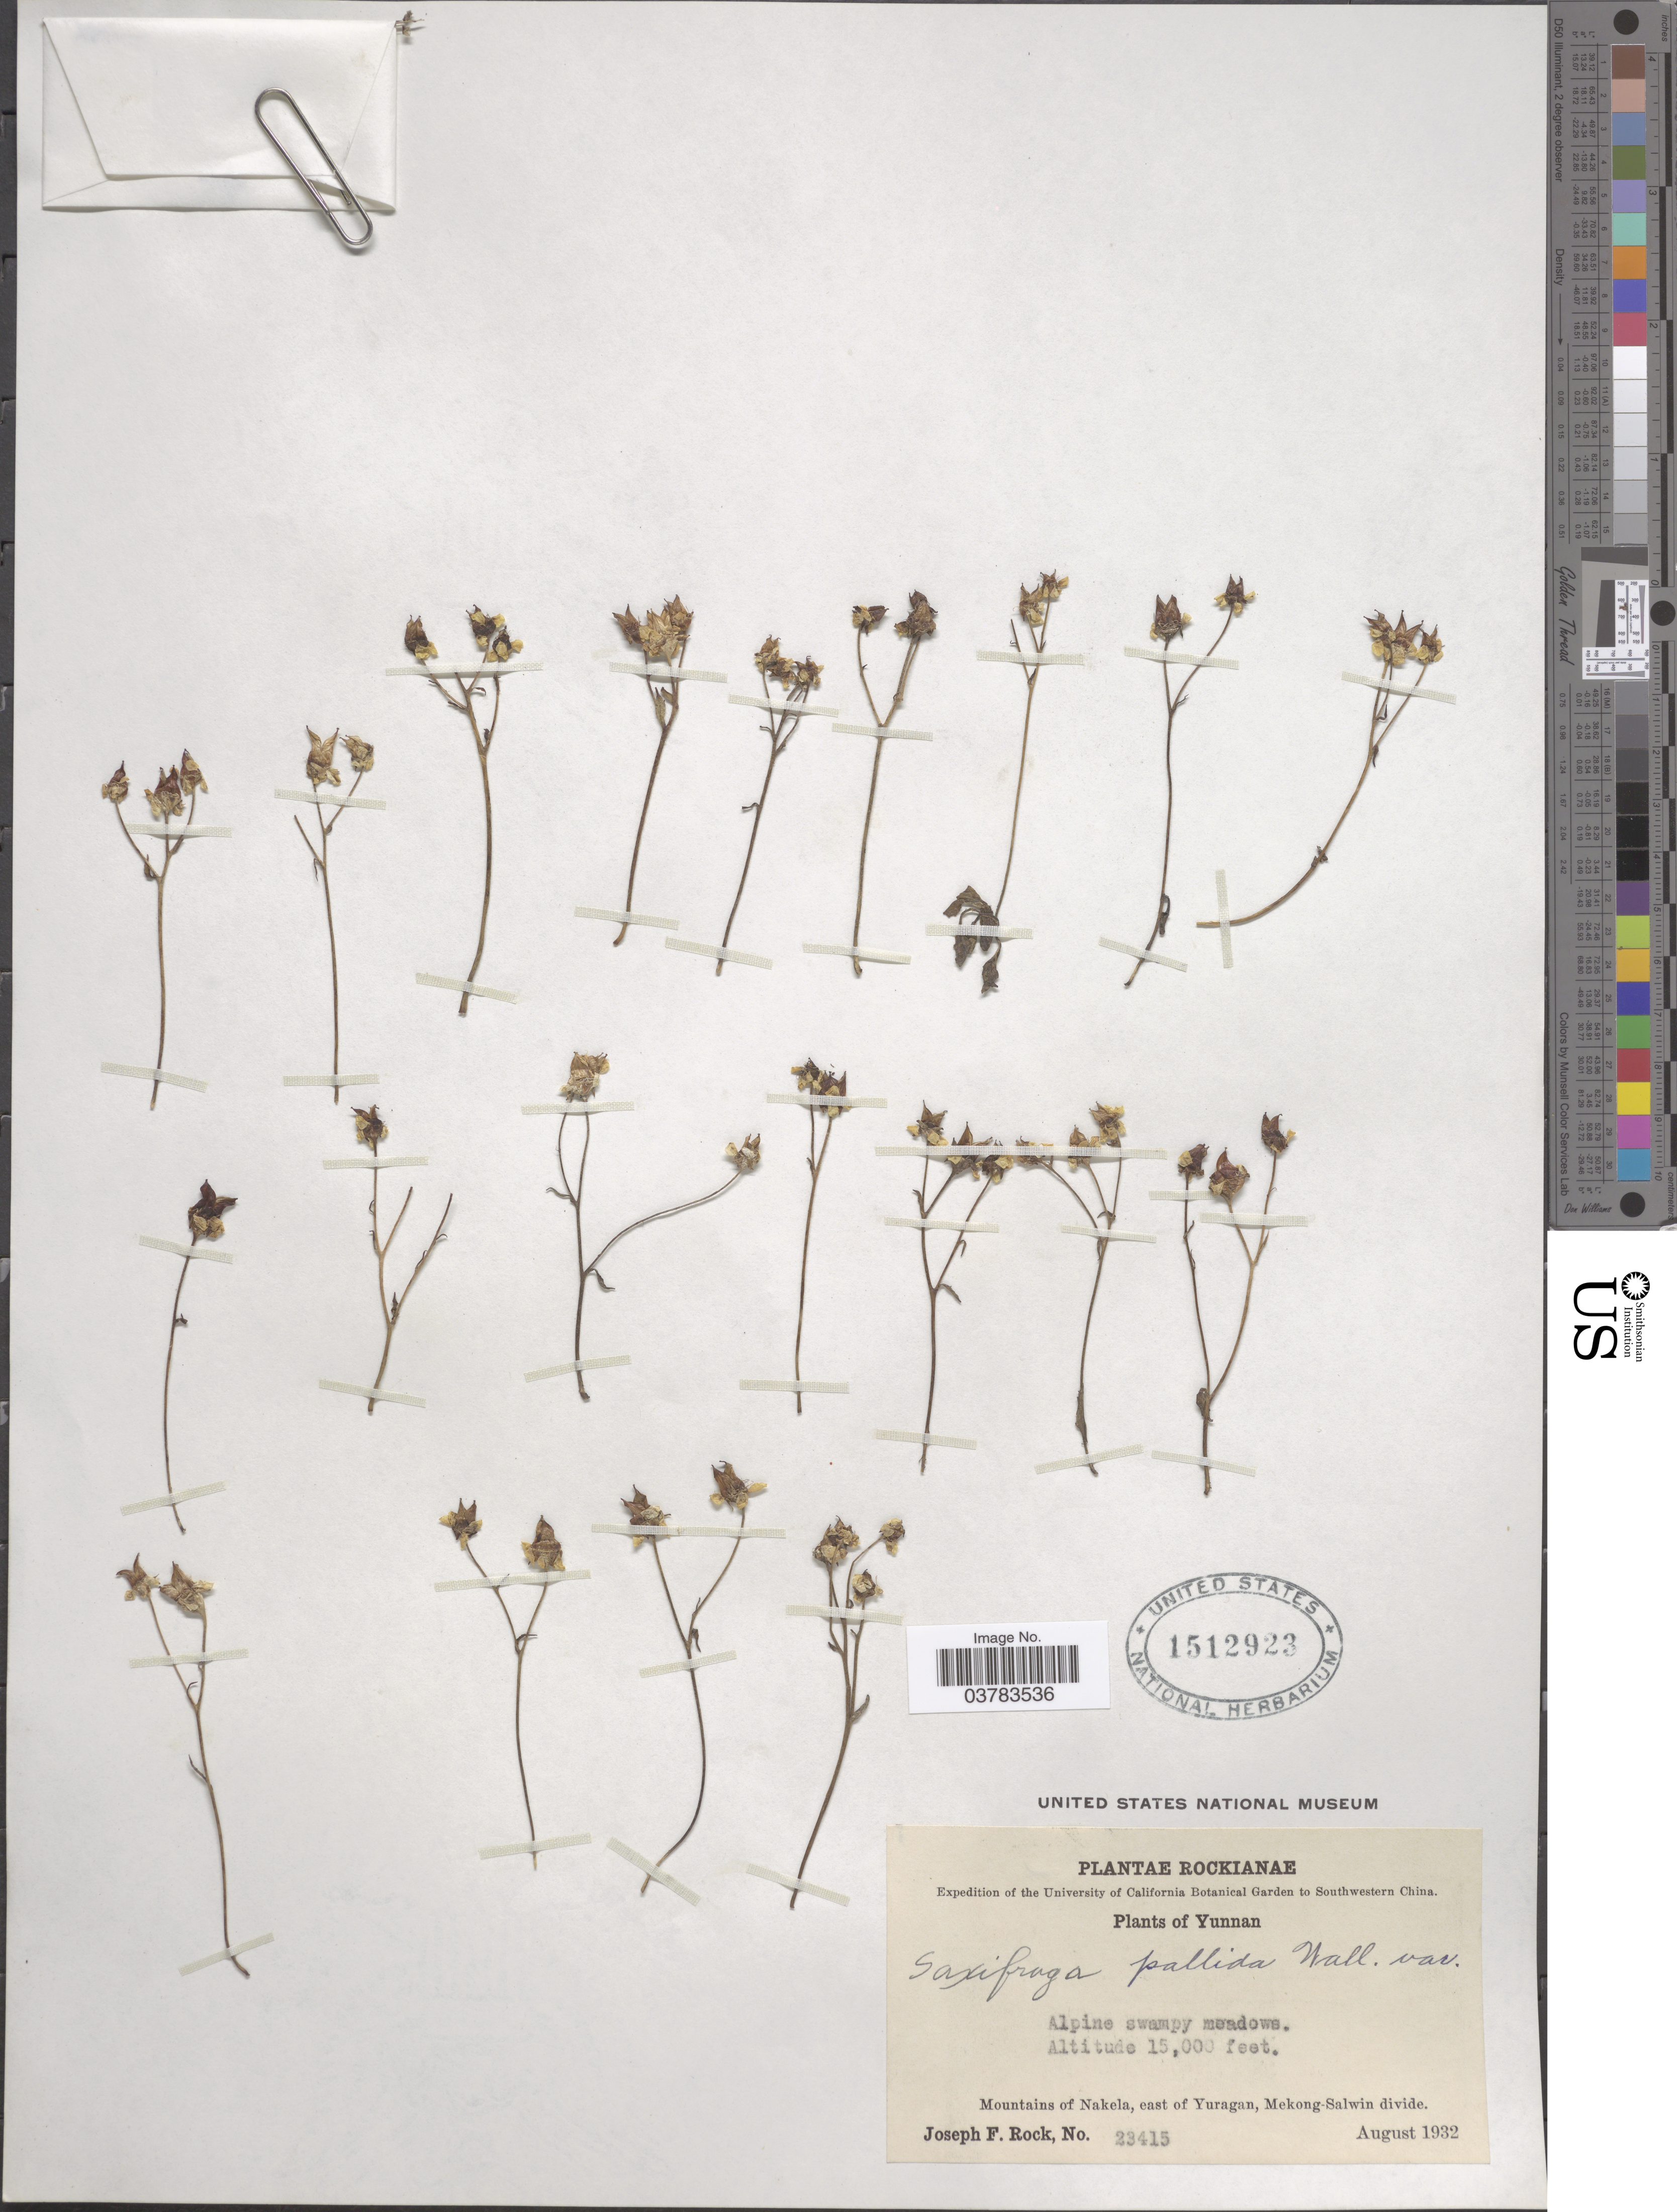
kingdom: Plantae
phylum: Tracheophyta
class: Magnoliopsida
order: Saxifragales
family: Saxifragaceae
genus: Micranthes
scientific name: Micranthes pallida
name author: (Wall. ex Ser.) Losinsk.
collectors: J. F. Rock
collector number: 23415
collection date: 1932-08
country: China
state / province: Yunnan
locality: Rockianae. Expedition of the University of California Botanical Garden to Southwestern China. Alpine swampy meadows. Mountains of Nakela, east of Yuragan, Mekong-Salwin divide.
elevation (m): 4572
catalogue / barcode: US 1512923